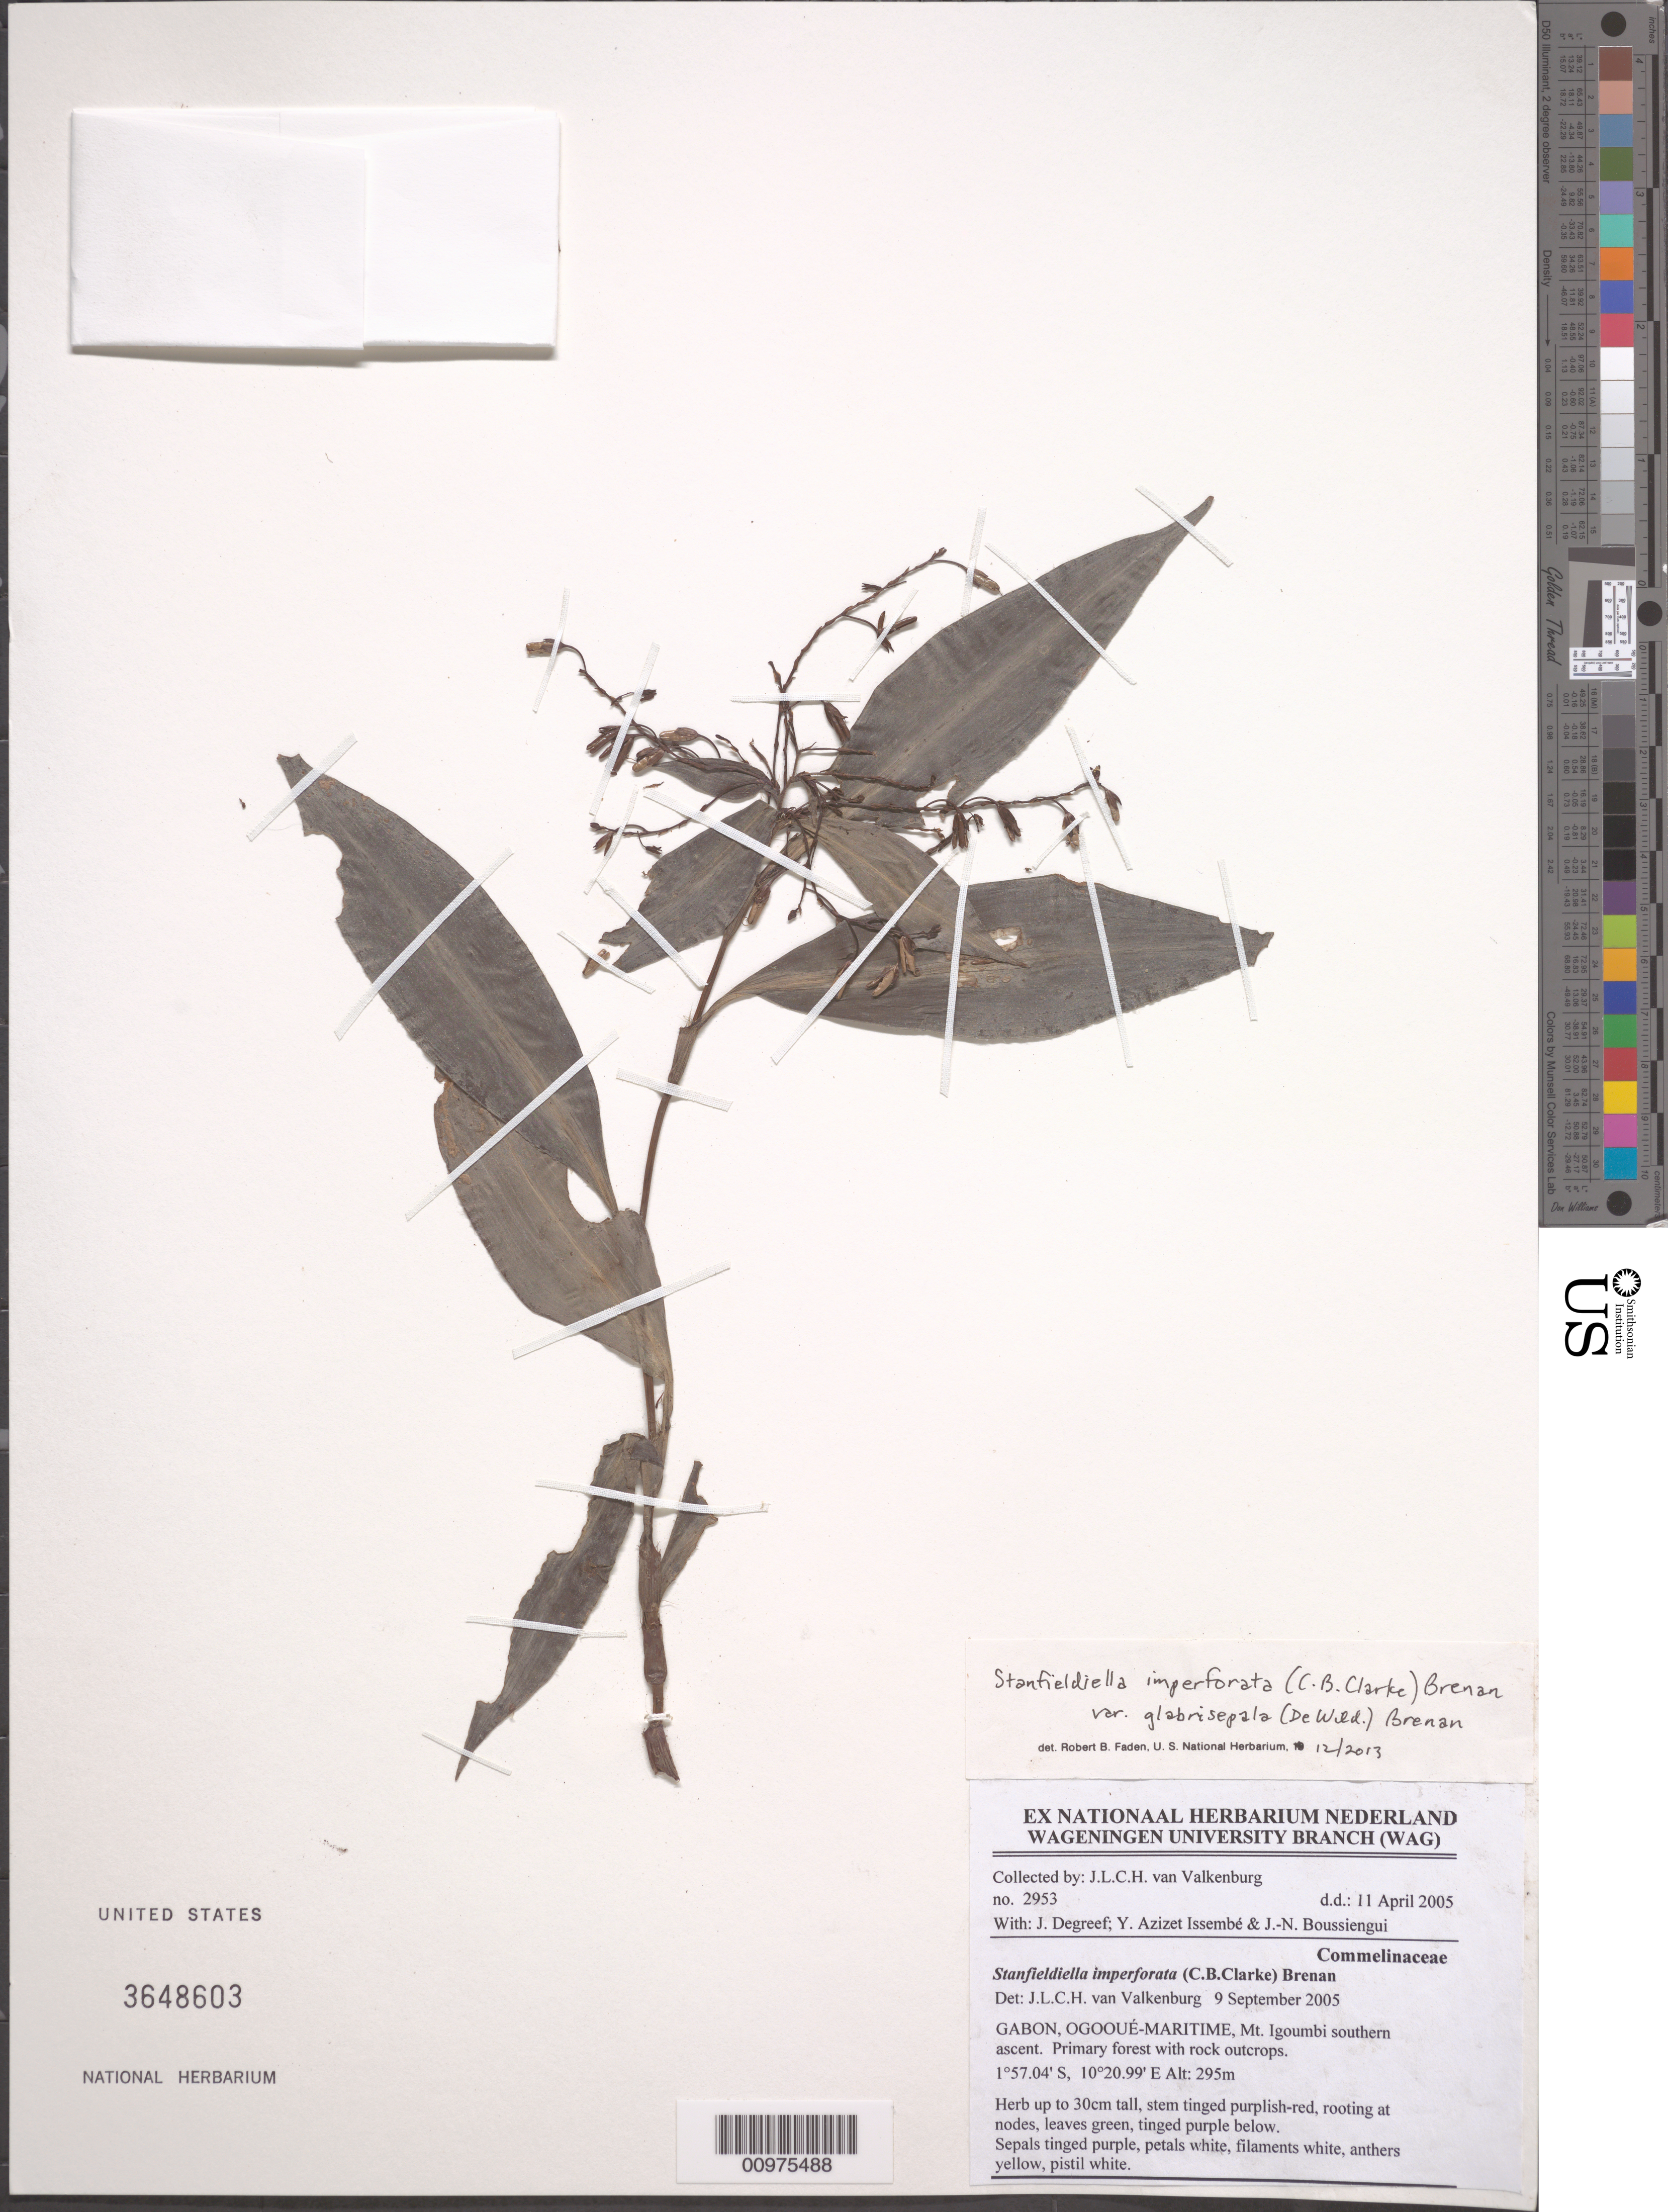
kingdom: Plantae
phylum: Tracheophyta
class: Liliopsida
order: Commelinales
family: Commelinaceae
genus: Stanfieldiella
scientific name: Stanfieldiella imperforata var. glabrisepala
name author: (De Wild.) Brenan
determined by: Faden, Robert B., (US), Smithsonian Institution - National Museum of Natural History (UNITED STATES)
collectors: J. van Valkenburg et al.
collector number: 2953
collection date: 2005-04-11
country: Gabon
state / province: Ogooué-Maritime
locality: Mt. Igoumbi southern ascent.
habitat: Primary forest with rock outcrops.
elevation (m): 295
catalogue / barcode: US 3648603